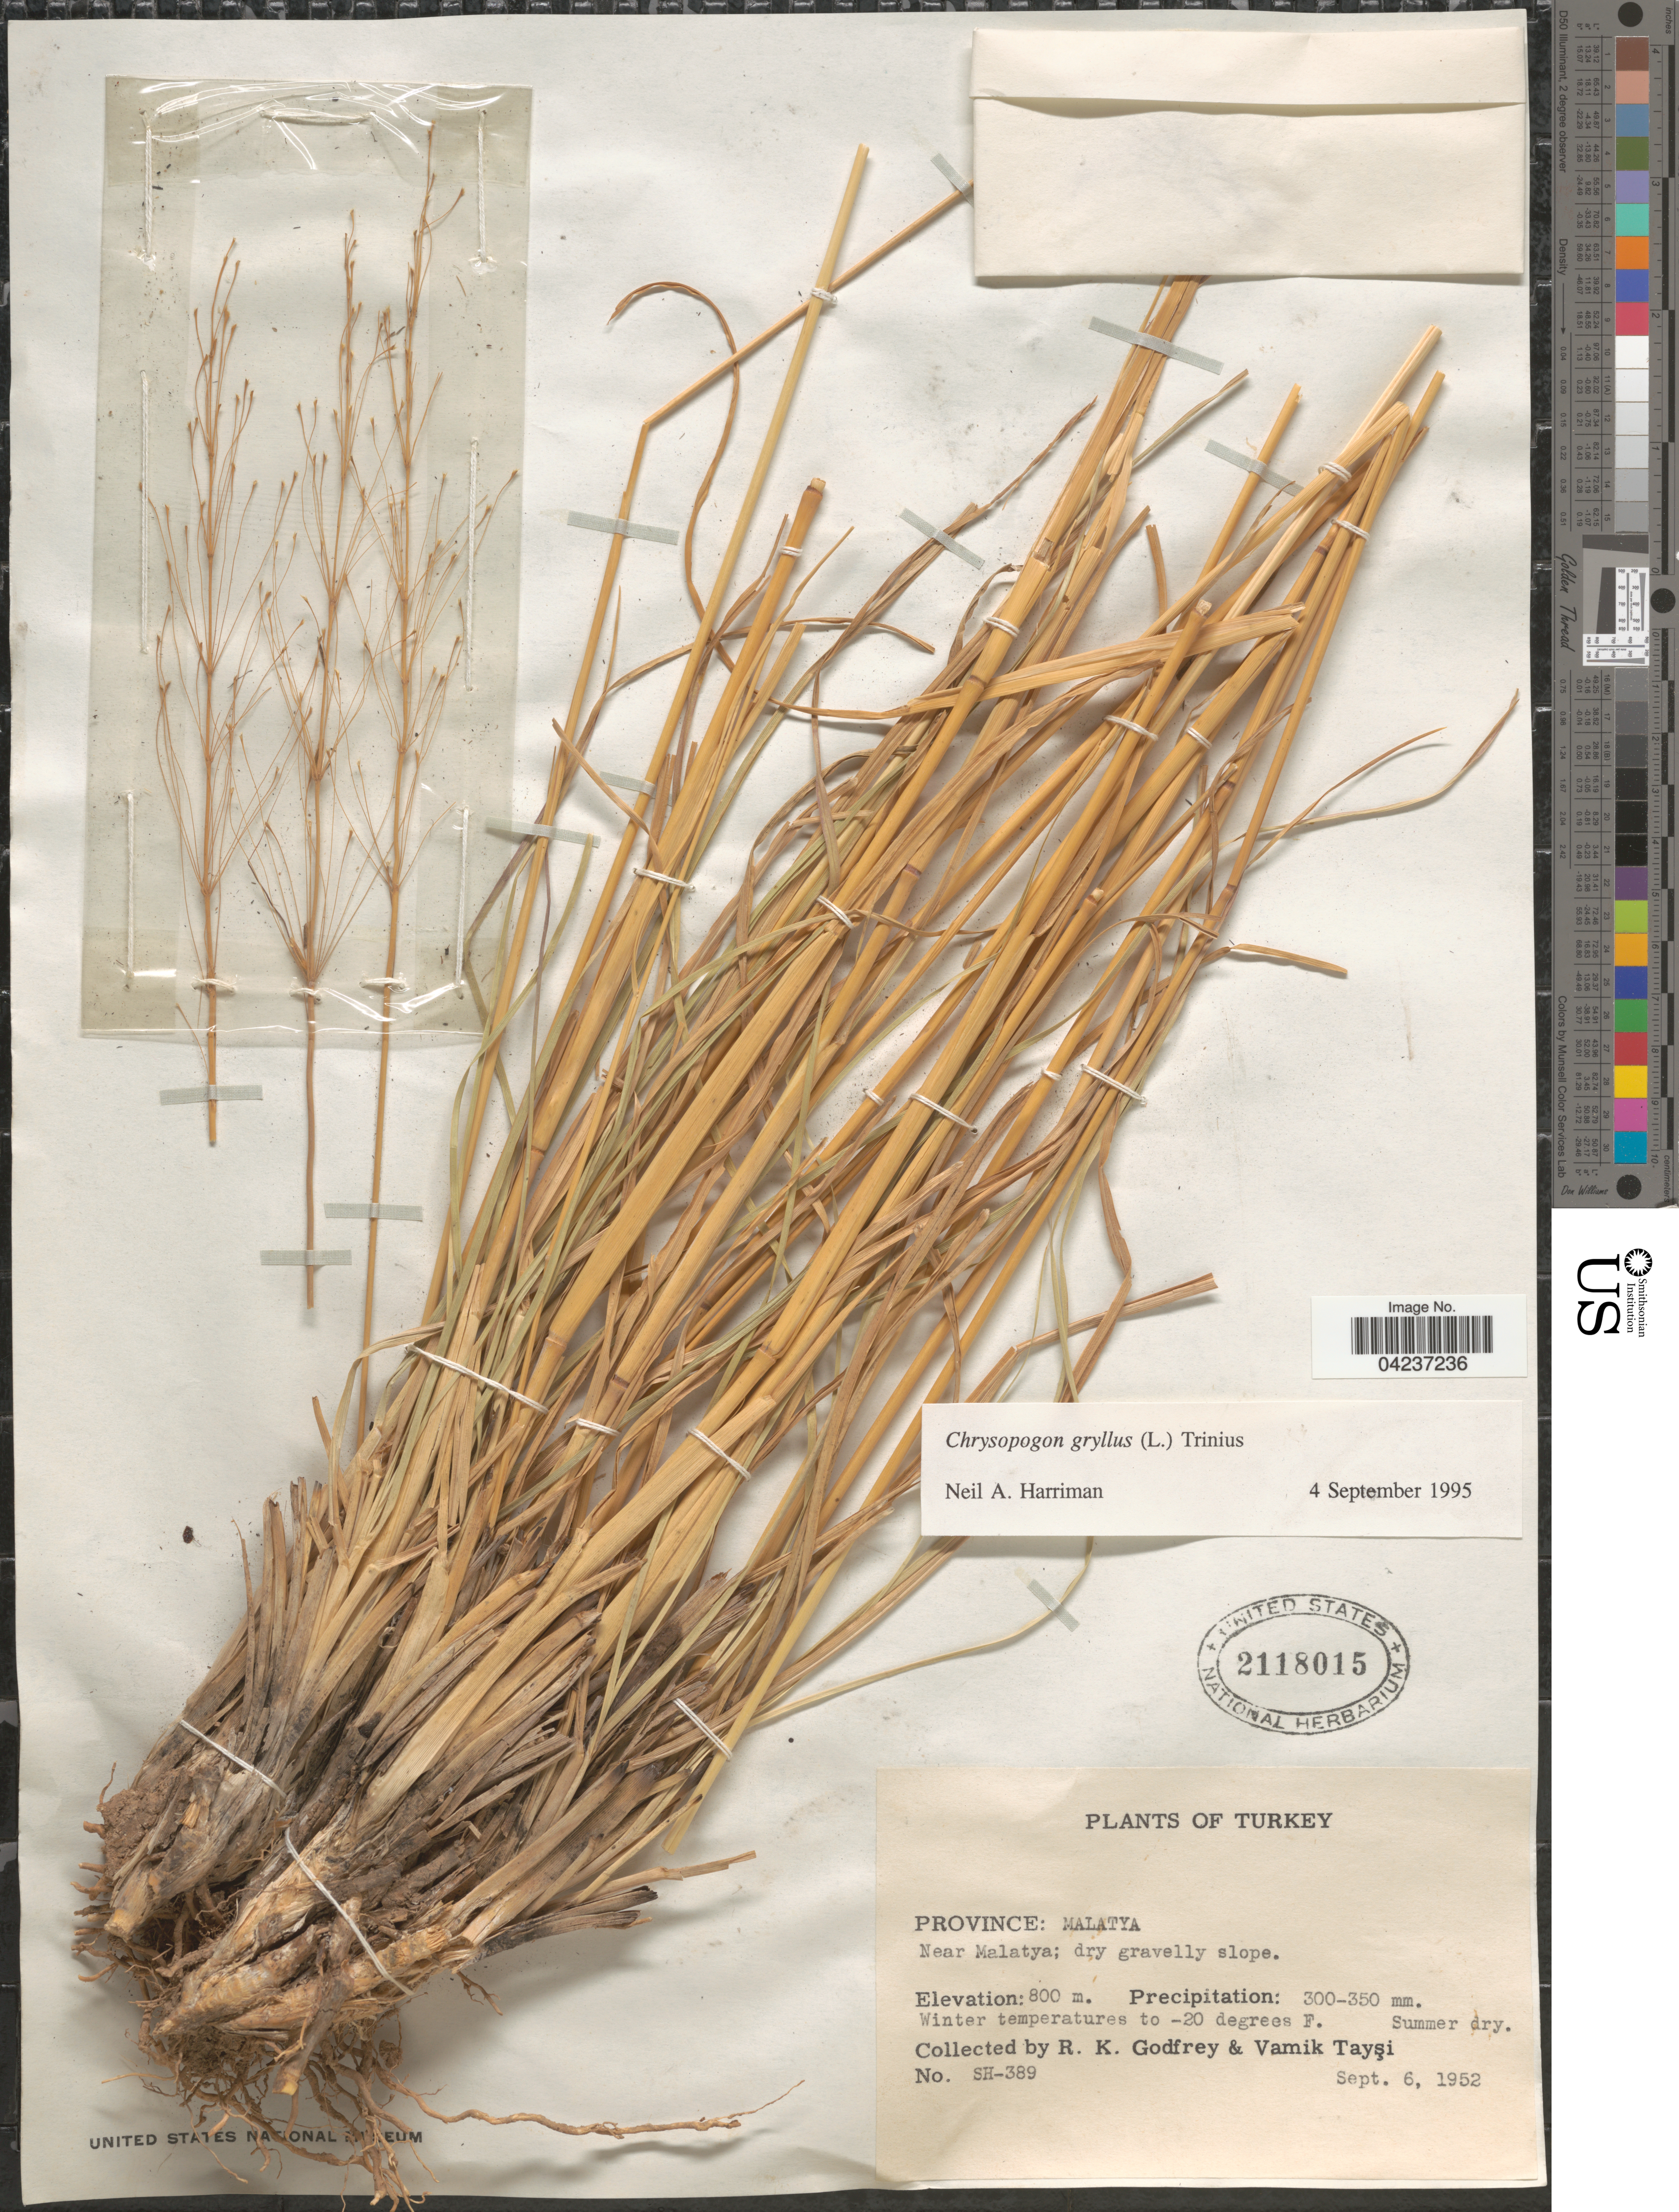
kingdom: Plantae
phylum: Tracheophyta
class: Liliopsida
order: Poales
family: Poaceae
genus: Chrysopogon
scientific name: Chrysopogon gryllus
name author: (L.) Trin.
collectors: R. K. Godfrey & V. Taysi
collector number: SH-389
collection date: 1952-09-06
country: Turkey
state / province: Malatya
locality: Near Malatya; dry gravelly slope.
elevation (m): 800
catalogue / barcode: US 2118015